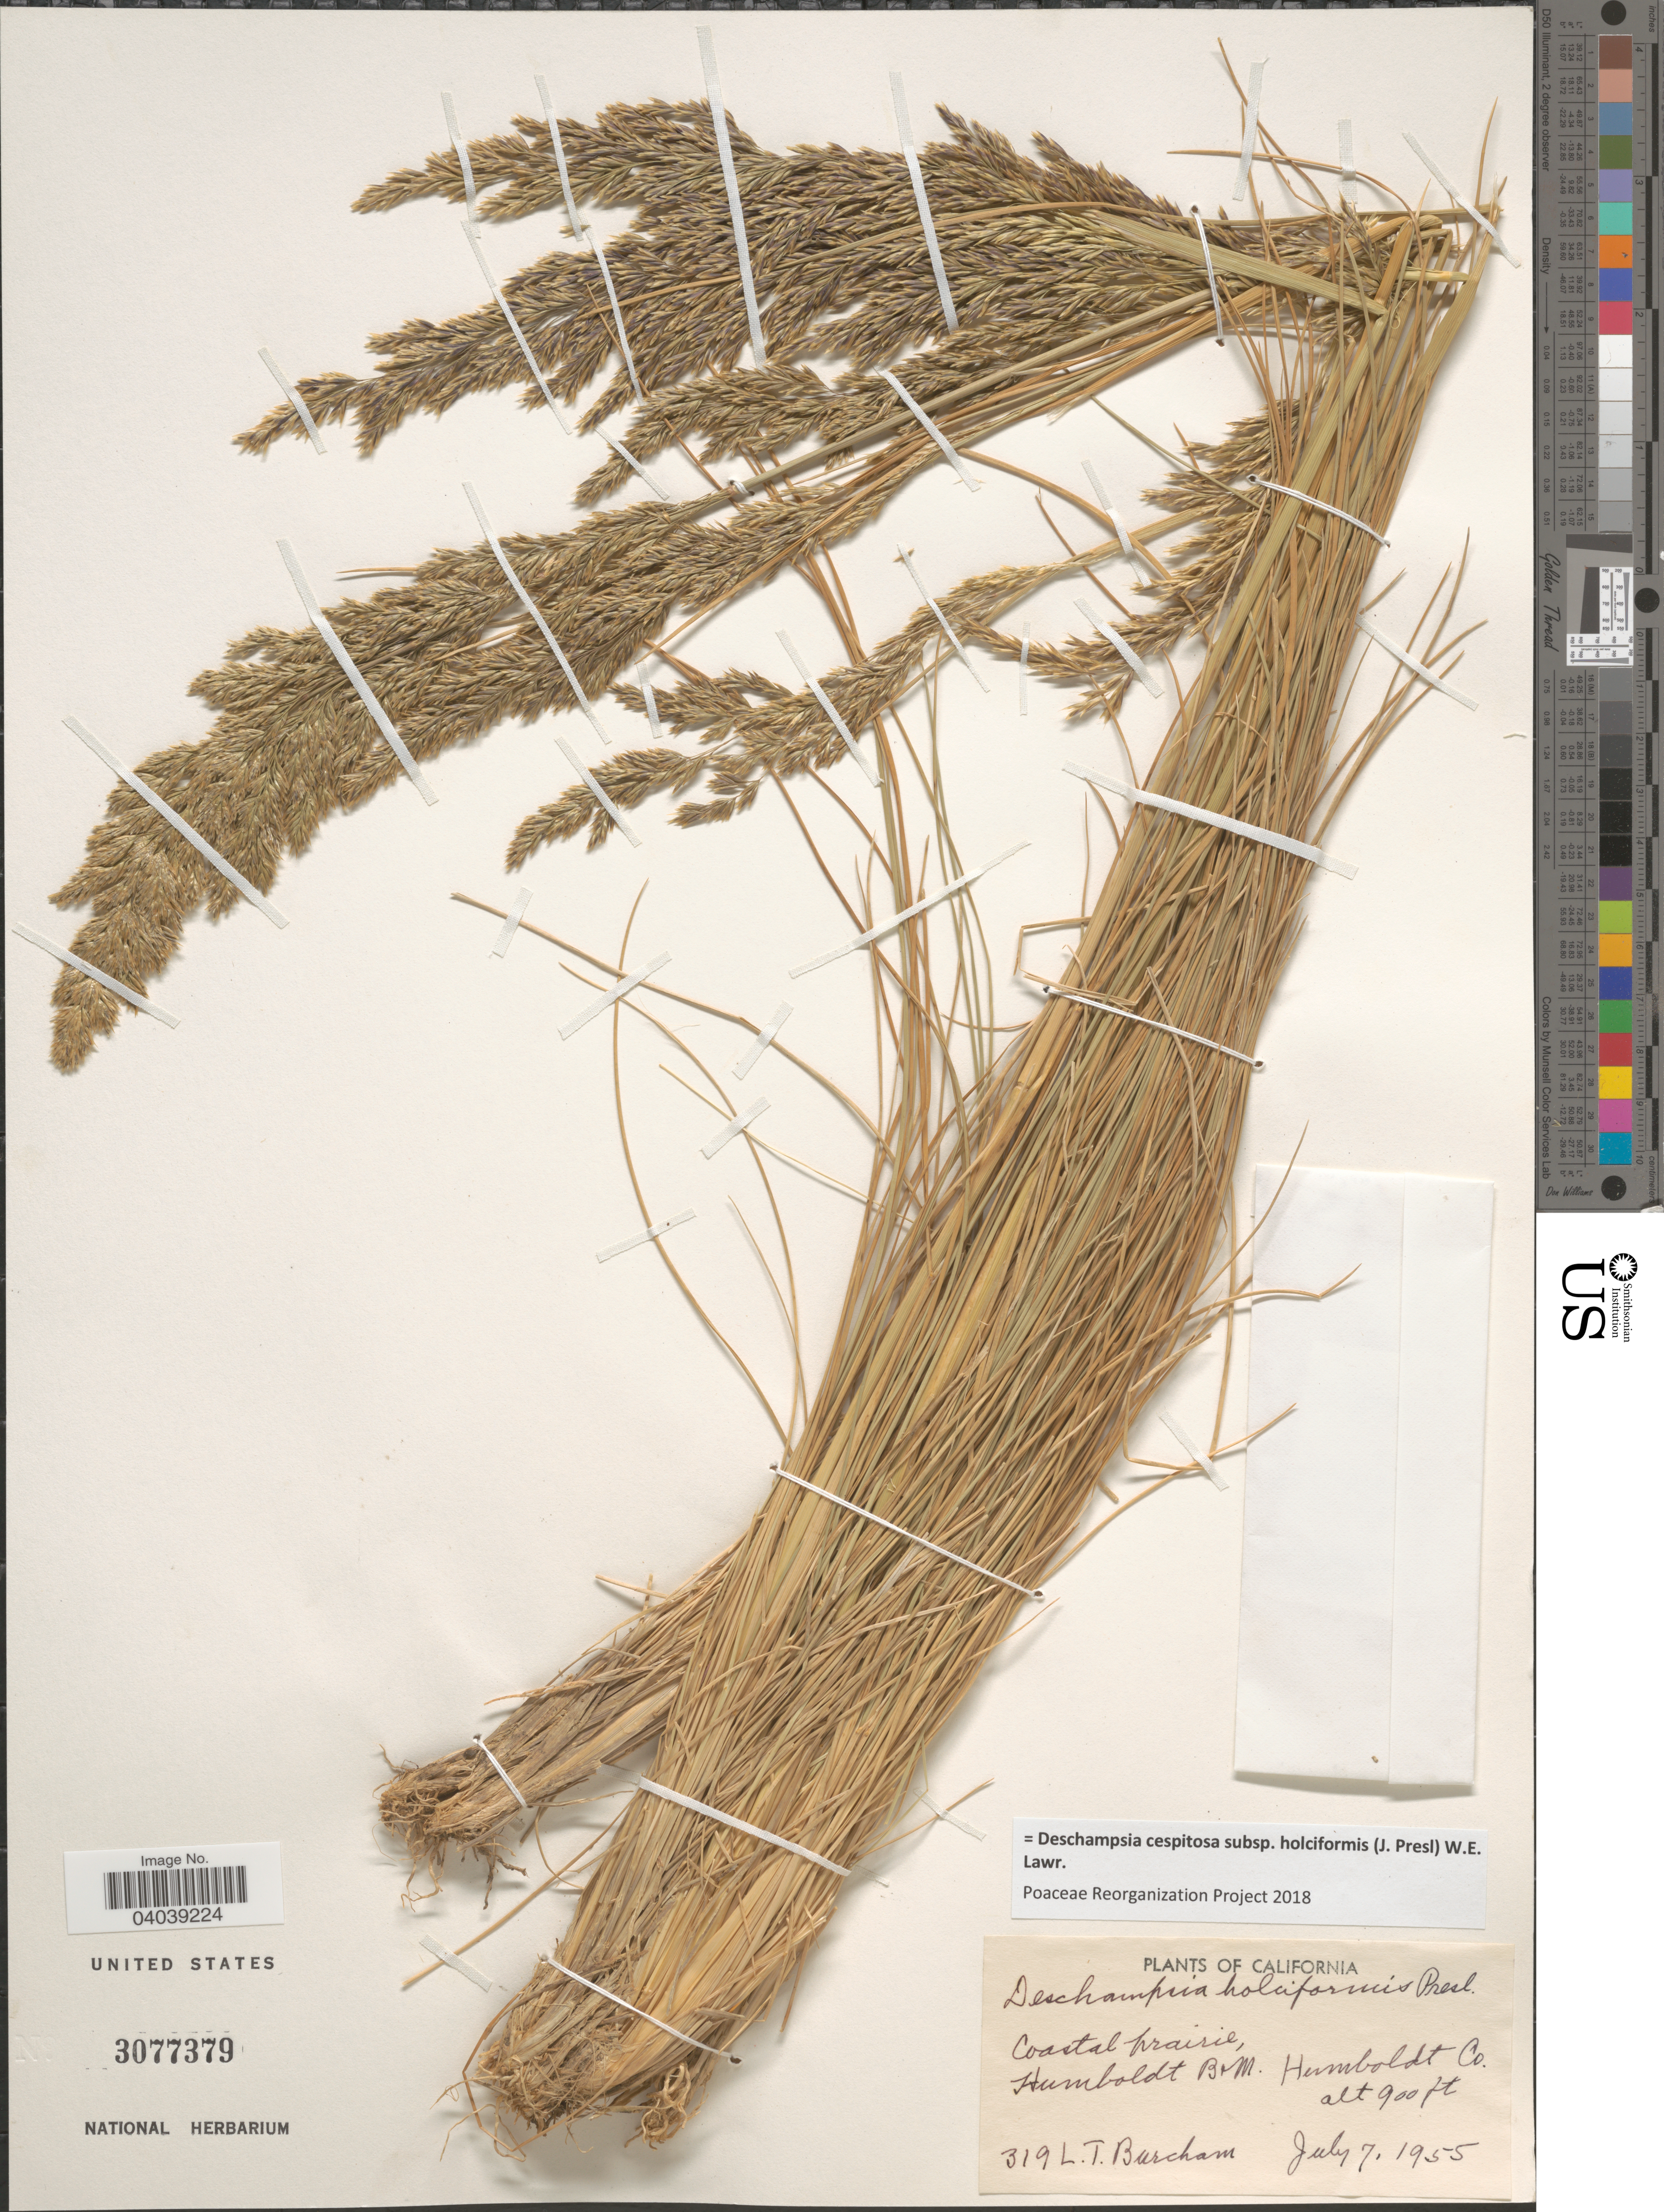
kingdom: Plantae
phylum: Tracheophyta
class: Liliopsida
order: Poales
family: Poaceae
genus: Deschampsia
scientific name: Deschampsia cespitosa subsp. holciformis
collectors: L. Burcham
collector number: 319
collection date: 1955-07-07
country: United States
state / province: California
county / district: Humboldt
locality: Coastal prairie. Humboldt B.M. Humboldt Co.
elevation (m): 274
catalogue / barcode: US 3077379